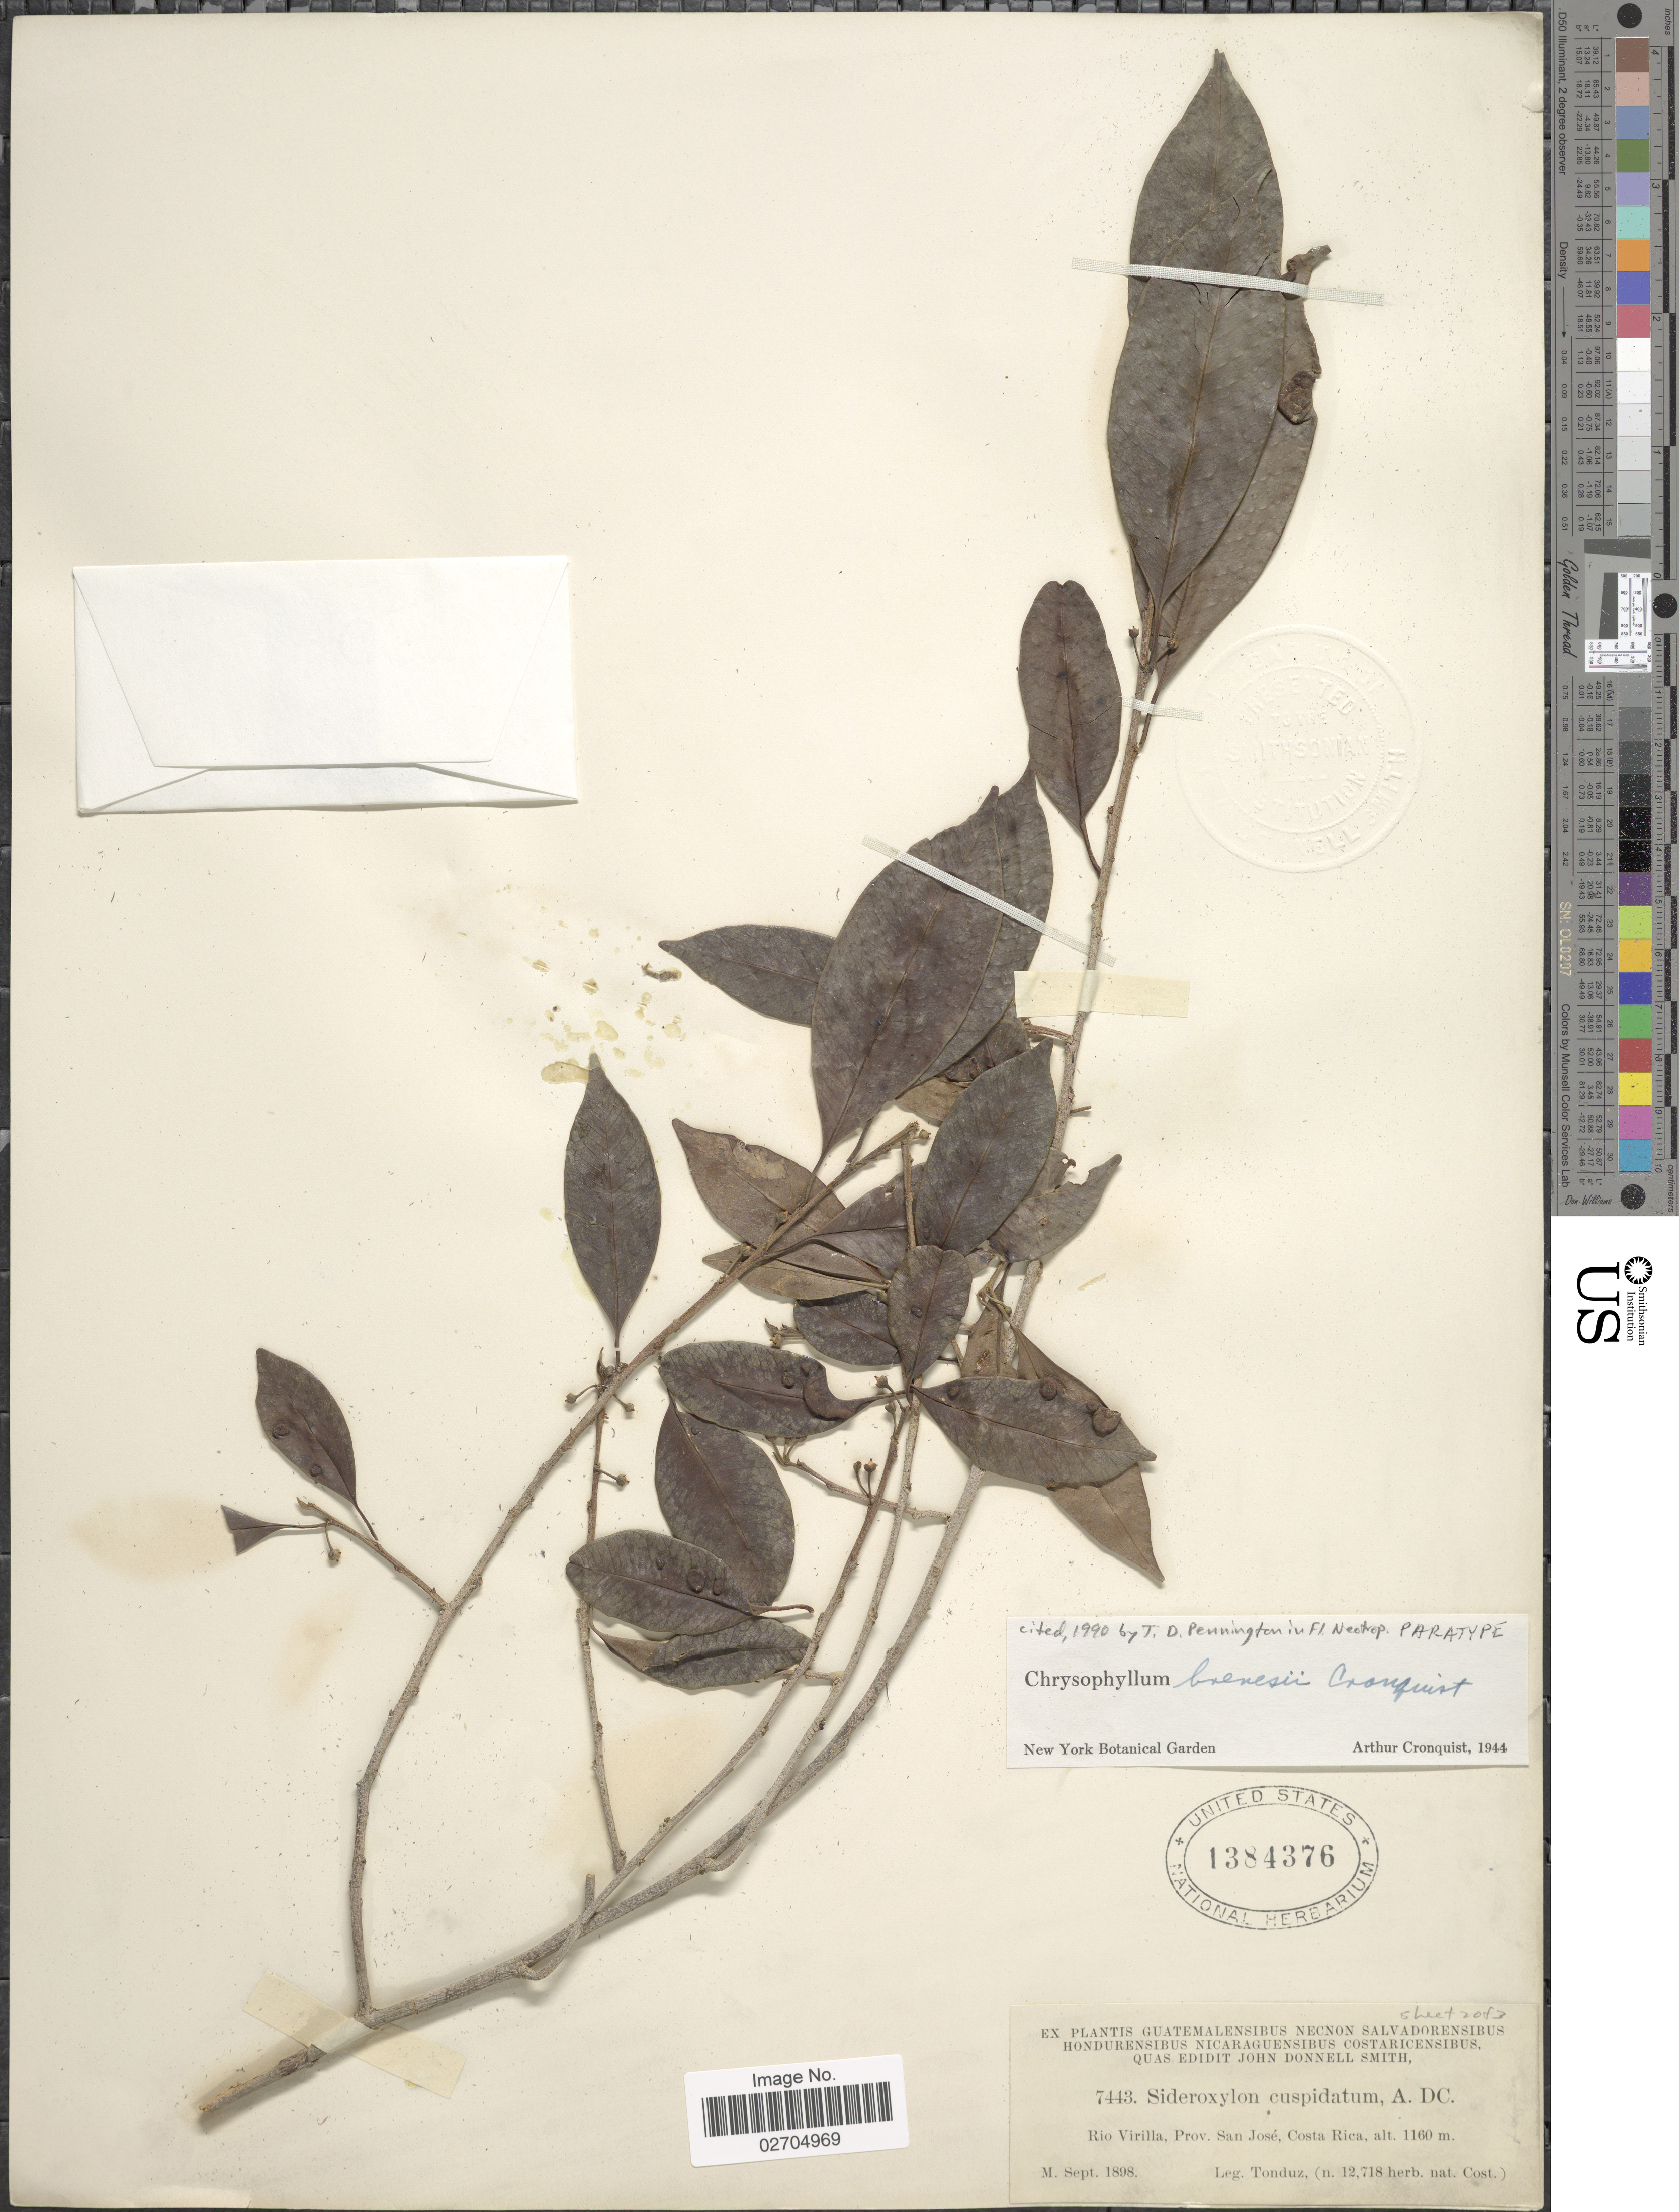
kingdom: Plantae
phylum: Tracheophyta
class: Magnoliopsida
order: Ericales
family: Sapotaceae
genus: Chrysophyllum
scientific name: Chrysophyllum brenesii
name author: Cronq.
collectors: A. Tonduz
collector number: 7443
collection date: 1898-09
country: Costa Rica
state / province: San José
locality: Rio Virilla.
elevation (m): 1160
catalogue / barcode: US 1384376